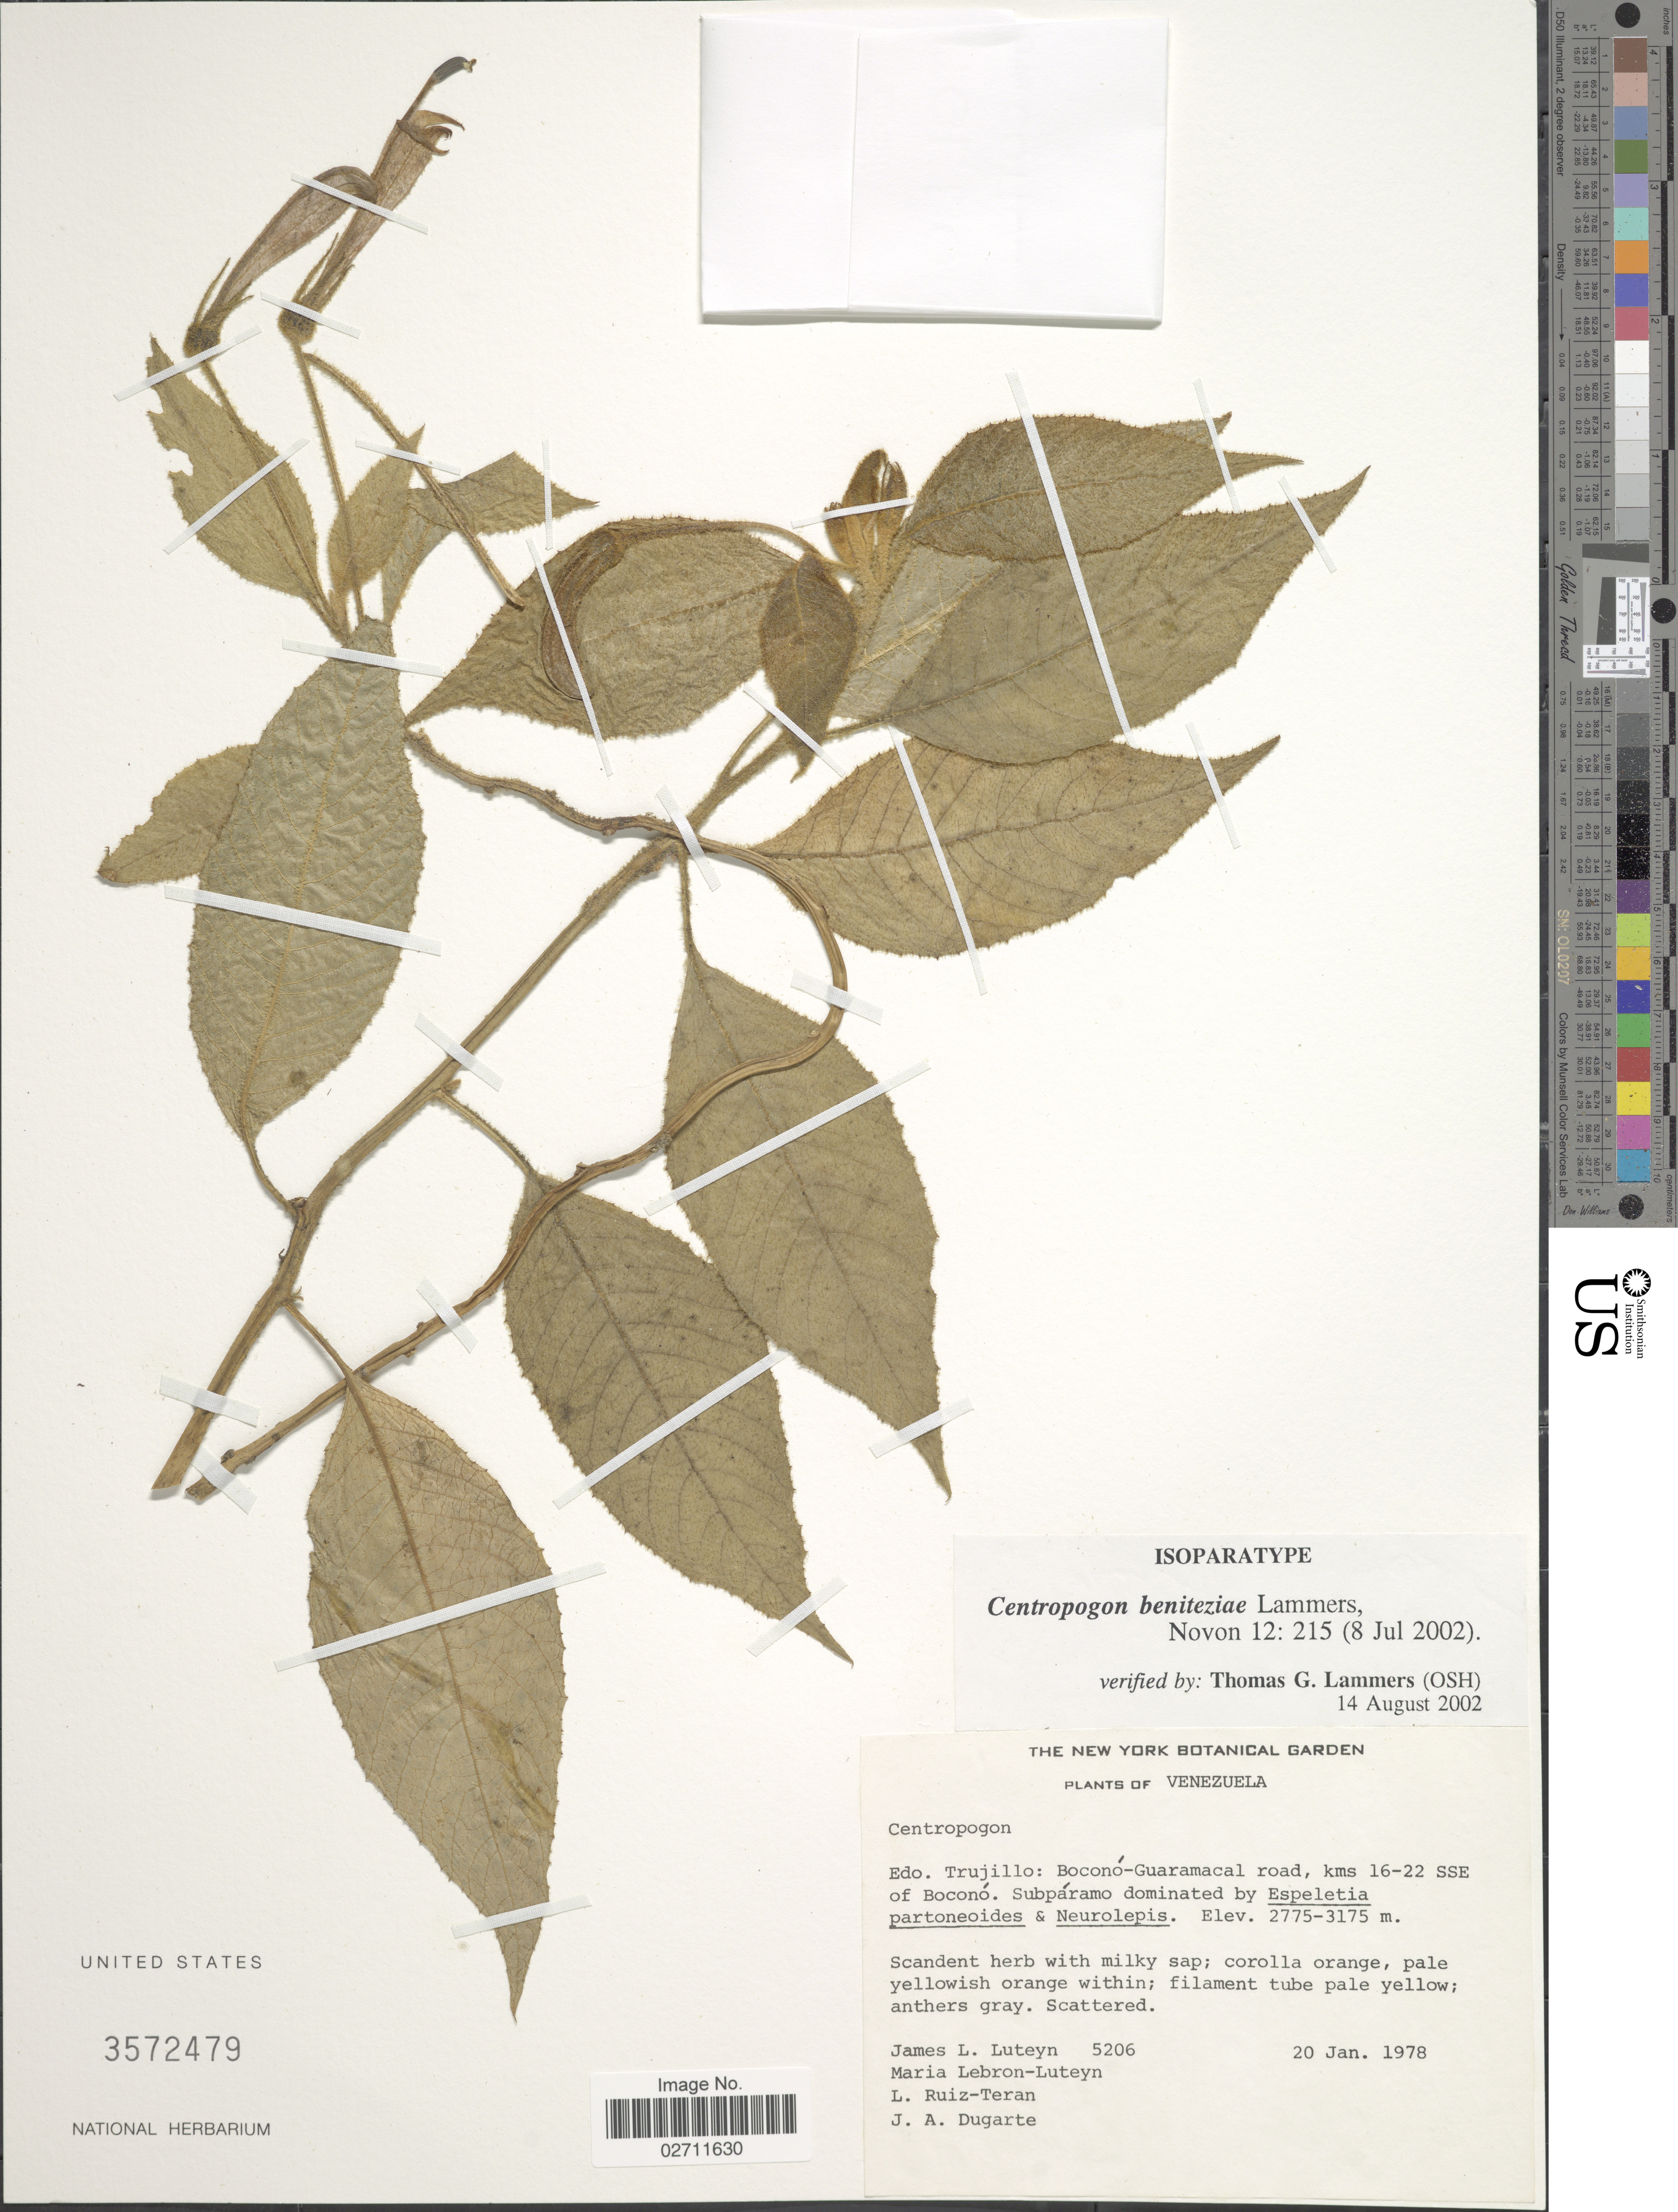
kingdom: Plantae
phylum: Tracheophyta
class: Magnoliopsida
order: Asterales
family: Campanulaceae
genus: Centropogon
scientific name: Centropogon beniteziae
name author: Lammers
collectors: J. L. Luteyn, M. L. Lebrón-Luteyn, L. E. Ruíz-Terán & J. Dugarte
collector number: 5206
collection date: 1978-01-20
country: Venezuela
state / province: Trujillo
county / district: Boconó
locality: Boconó-Guaramacal road, kms 16-22 SSE of Boconó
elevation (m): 2775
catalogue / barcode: US 3572479